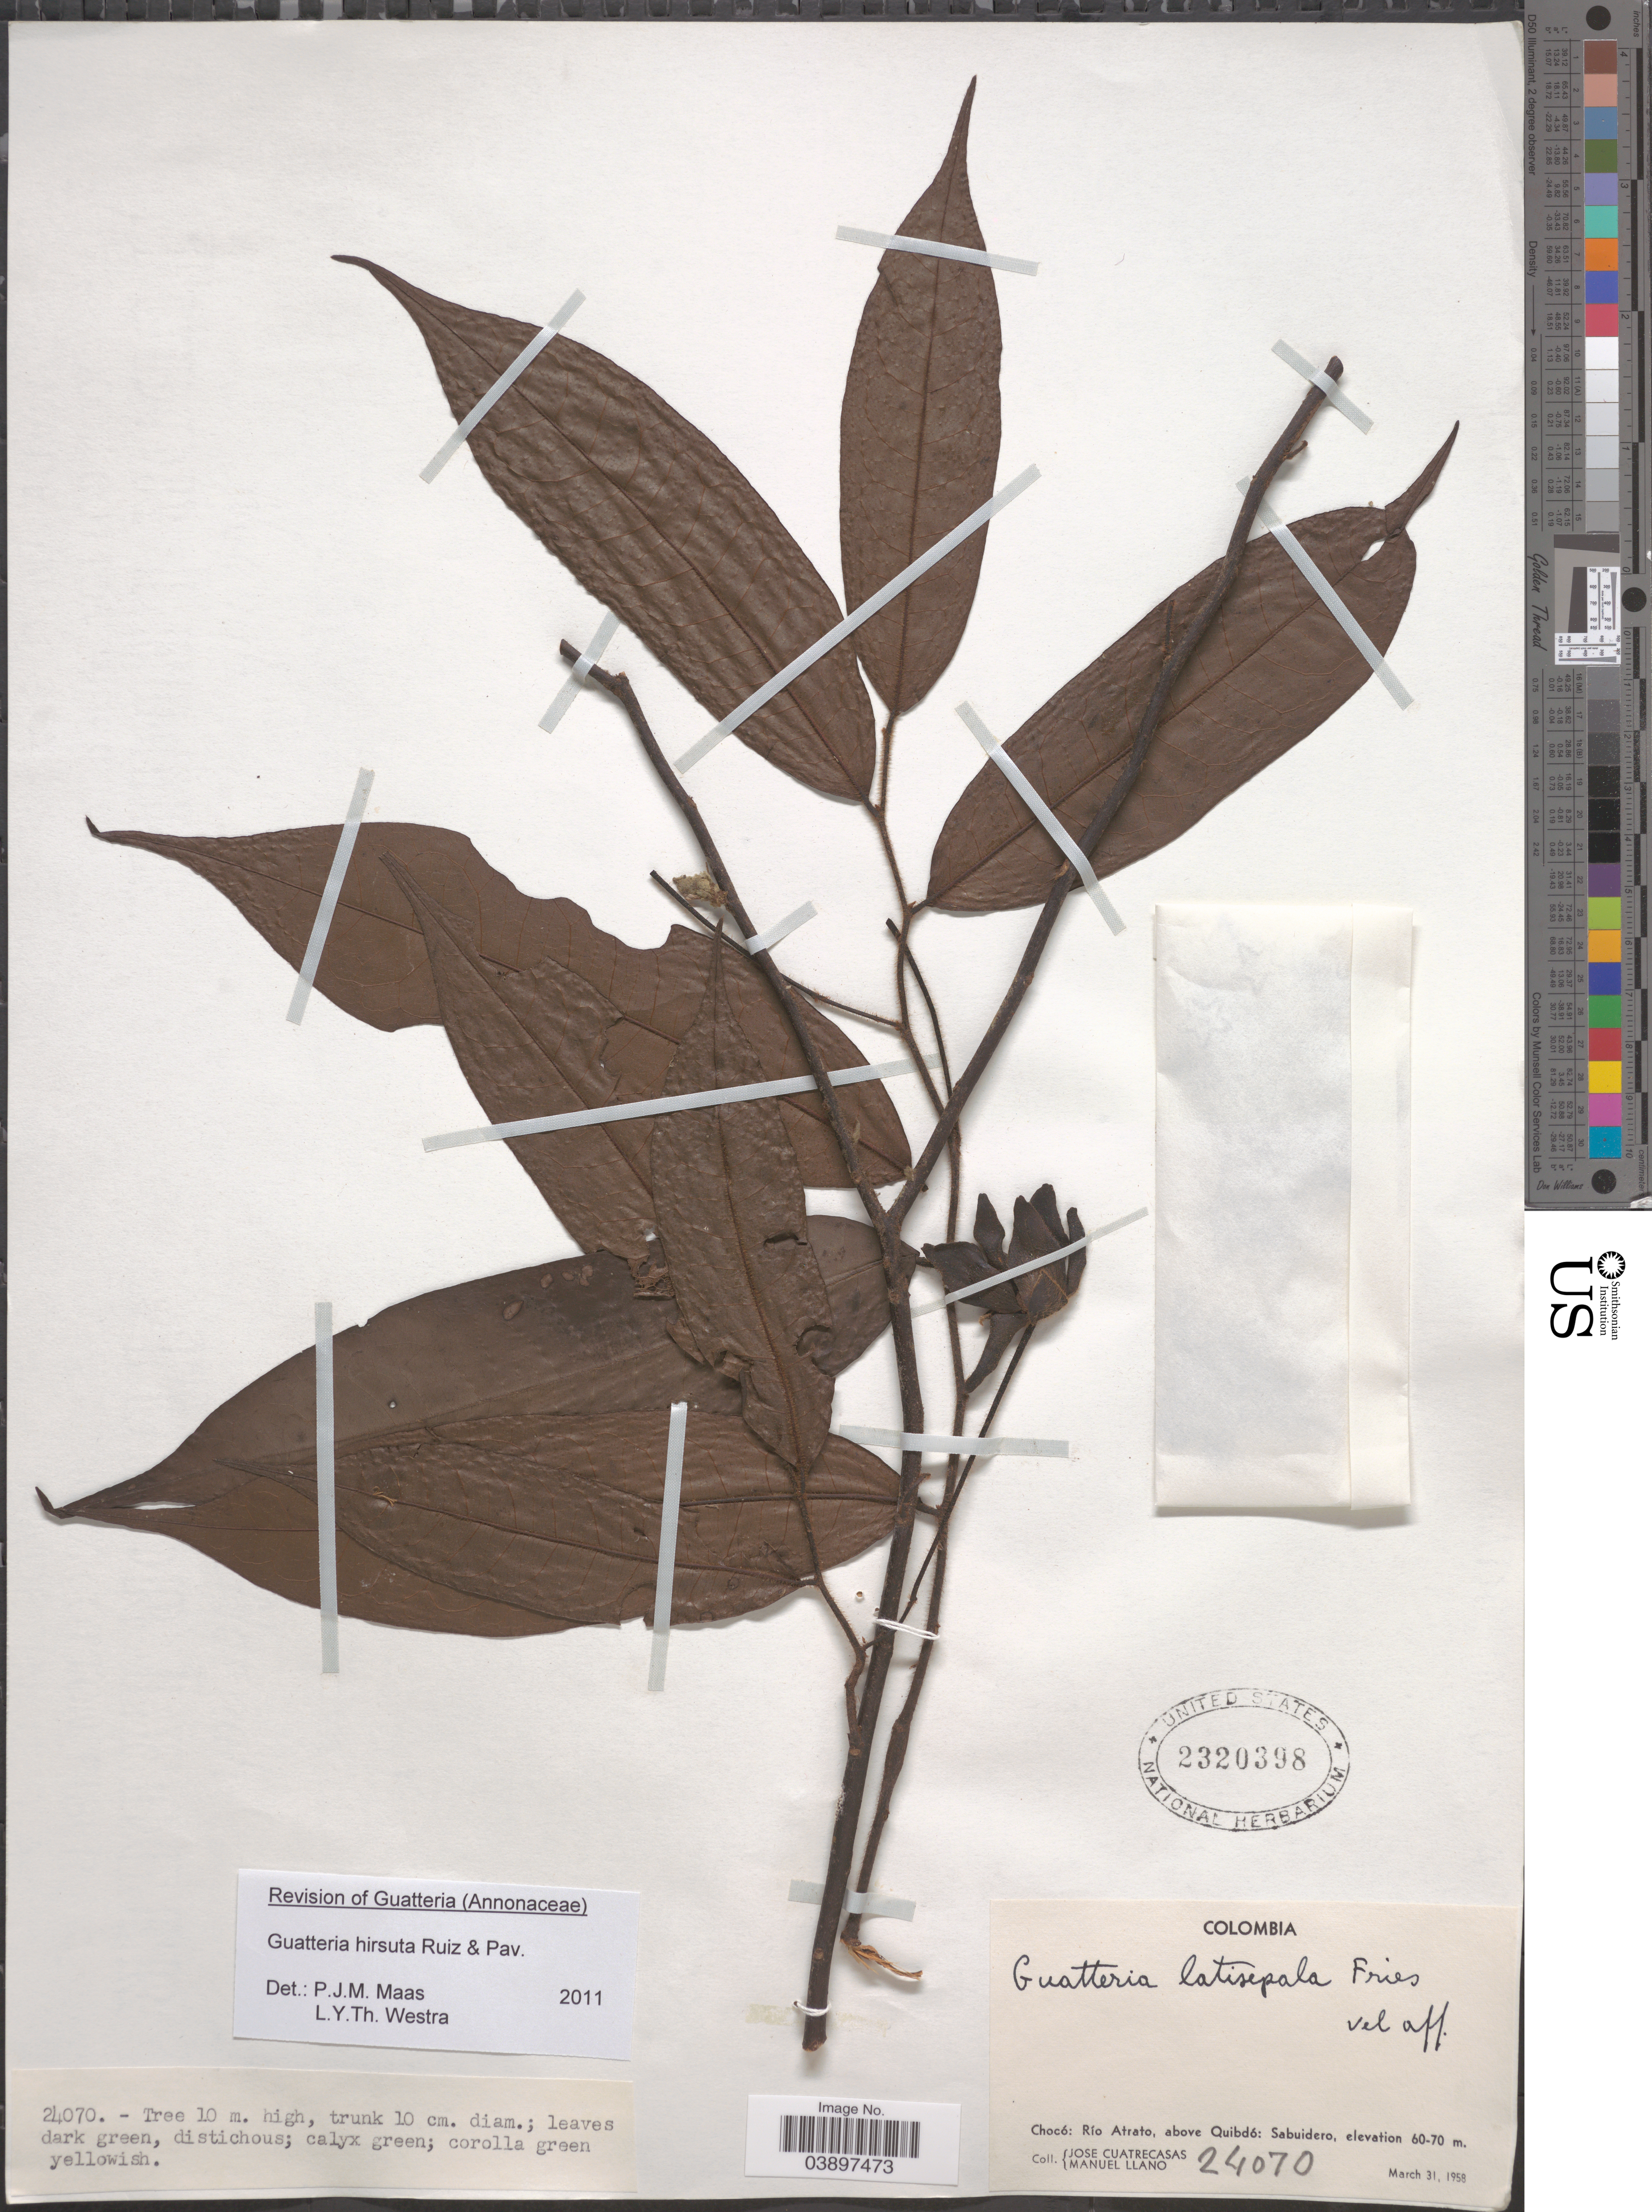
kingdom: Plantae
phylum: Tracheophyta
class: Magnoliopsida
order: Magnoliales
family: Annonaceae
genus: Guatteria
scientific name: Guatteria hirsuta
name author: Ruiz & Pav.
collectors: J. Cuatrecasas & M. Llano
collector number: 24070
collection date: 1958-03-31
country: Colombia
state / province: Chocó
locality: Río Atrato, above Quibdó: Sabuidero.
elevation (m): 60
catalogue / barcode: US 2320398